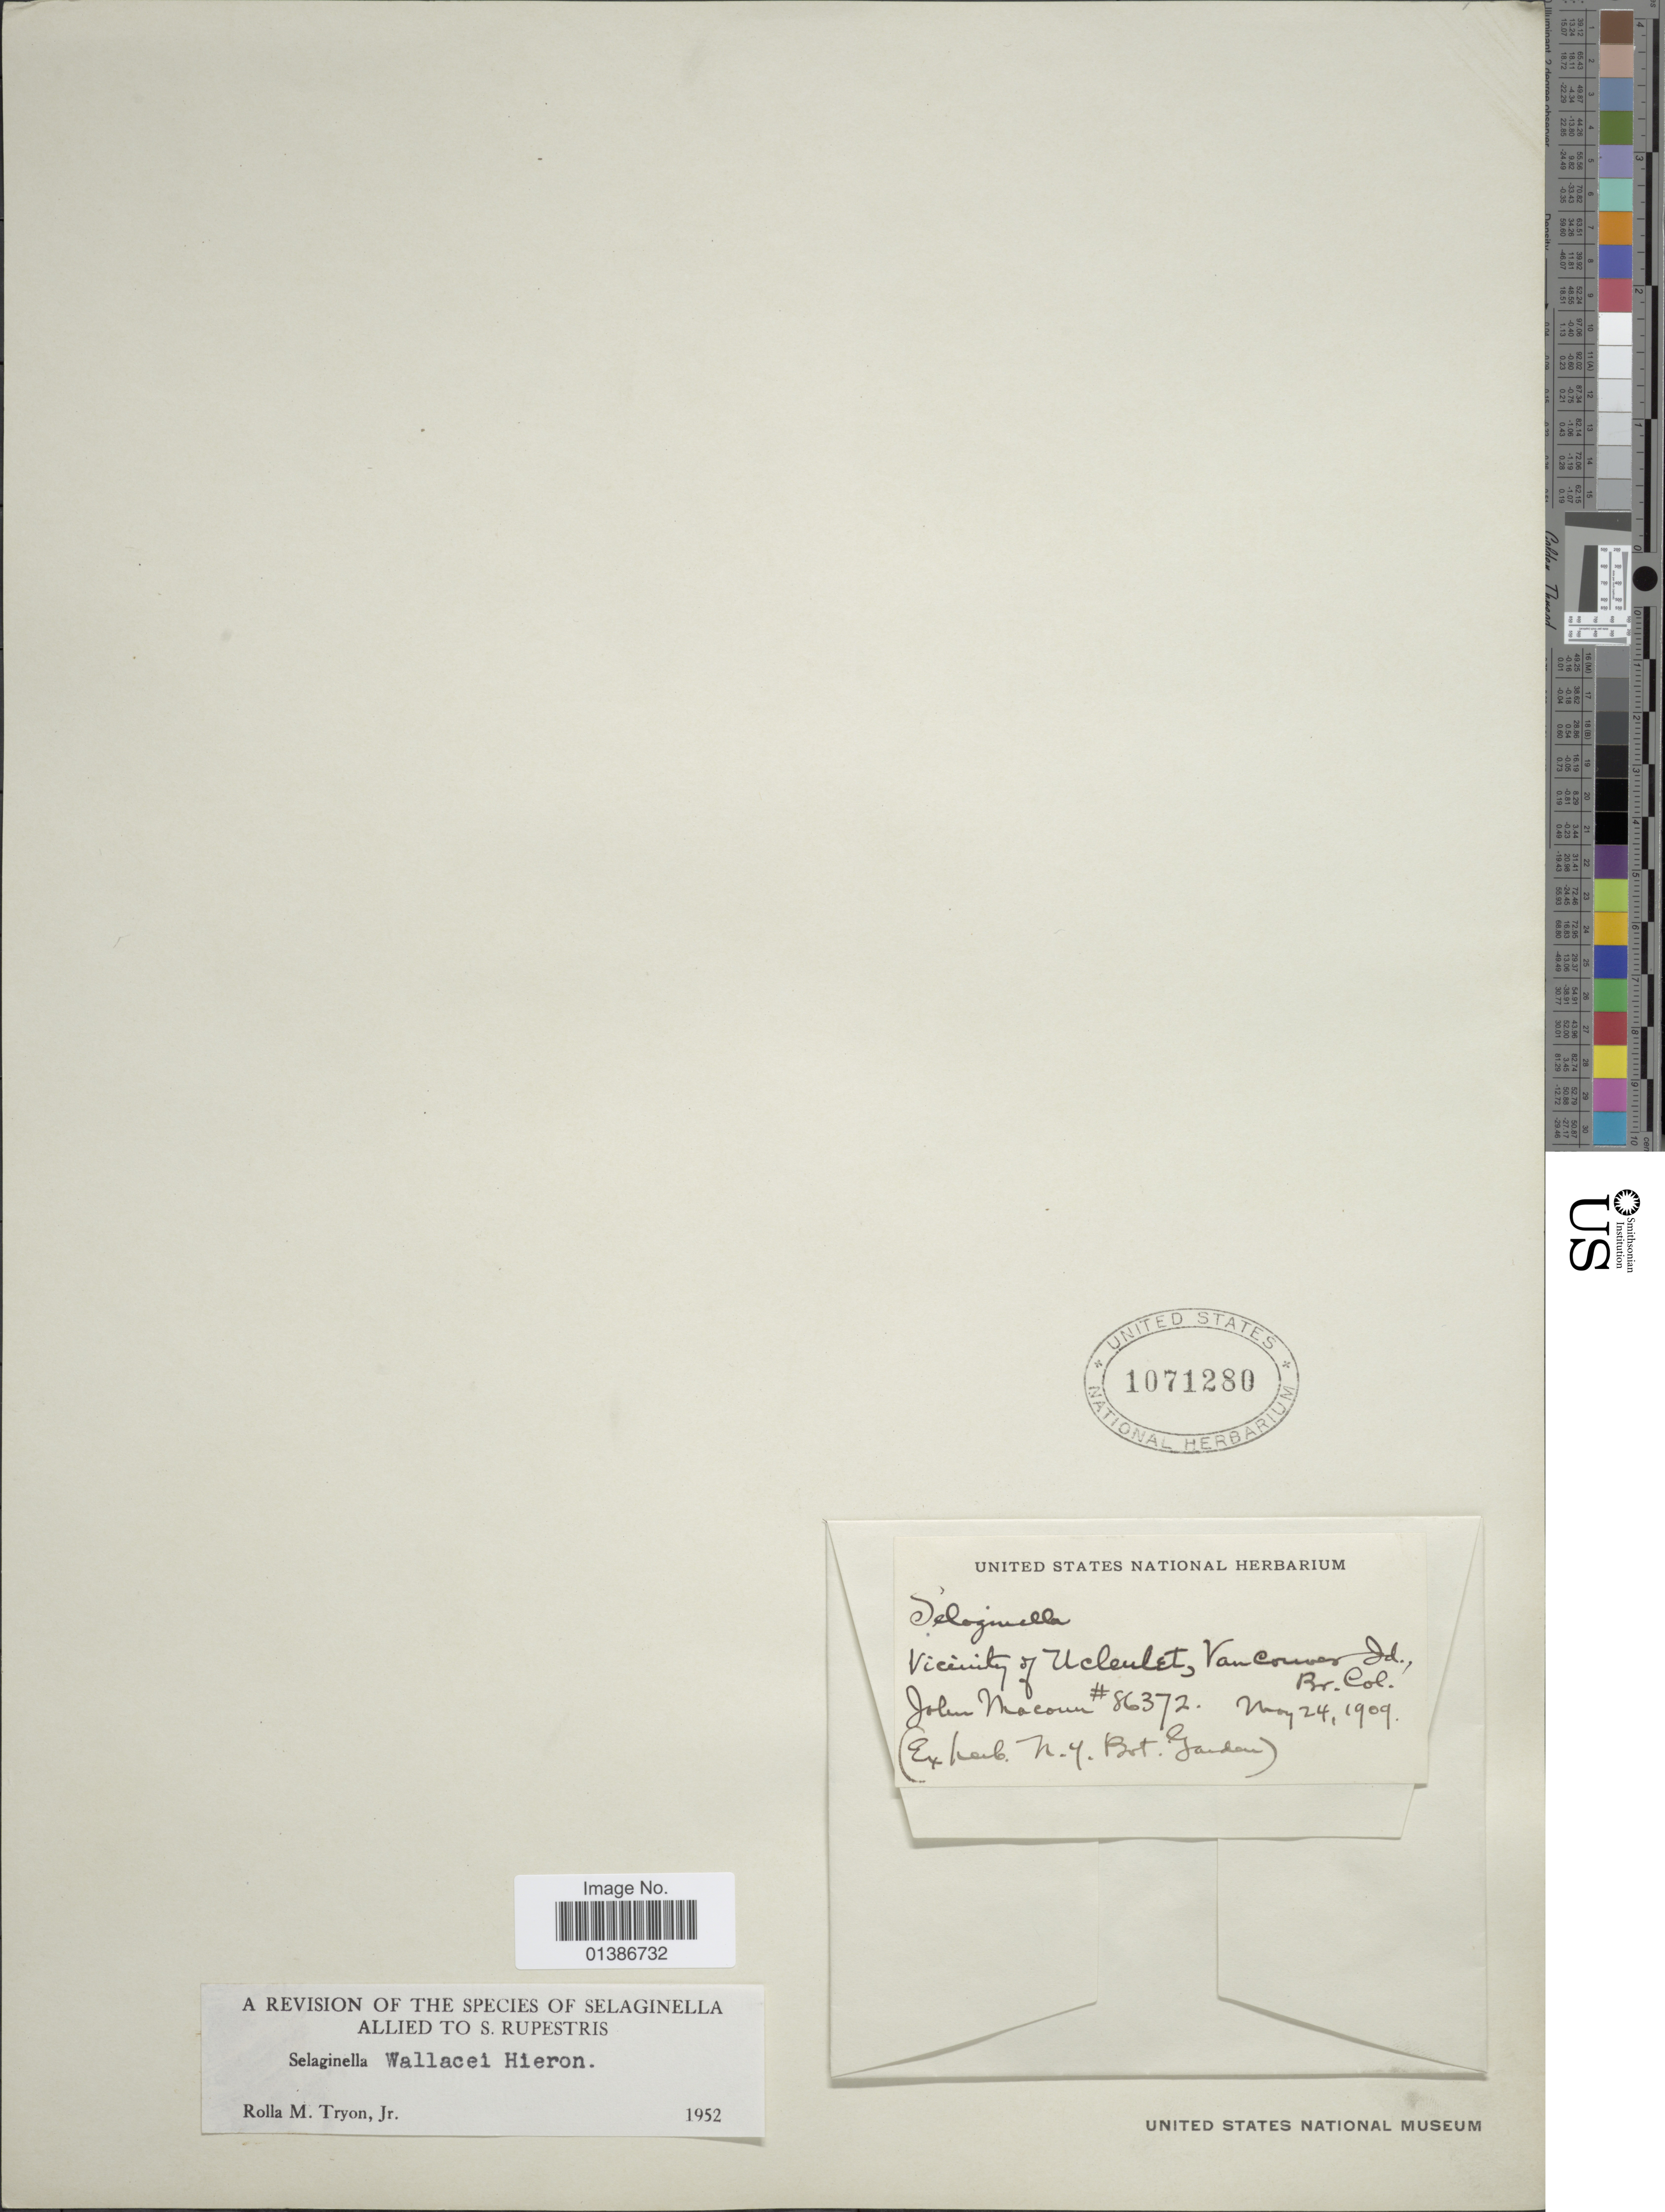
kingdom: Plantae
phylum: Tracheophyta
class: Lycopodiopsida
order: Selaginellales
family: Selaginellaceae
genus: Selaginella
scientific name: Selaginella wallacei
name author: Hieron.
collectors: J. Macoun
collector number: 86372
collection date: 1909-05-24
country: Canada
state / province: British Columbia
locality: Vicinity of Ucleulet, Vancouver Id.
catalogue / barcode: US 1071280